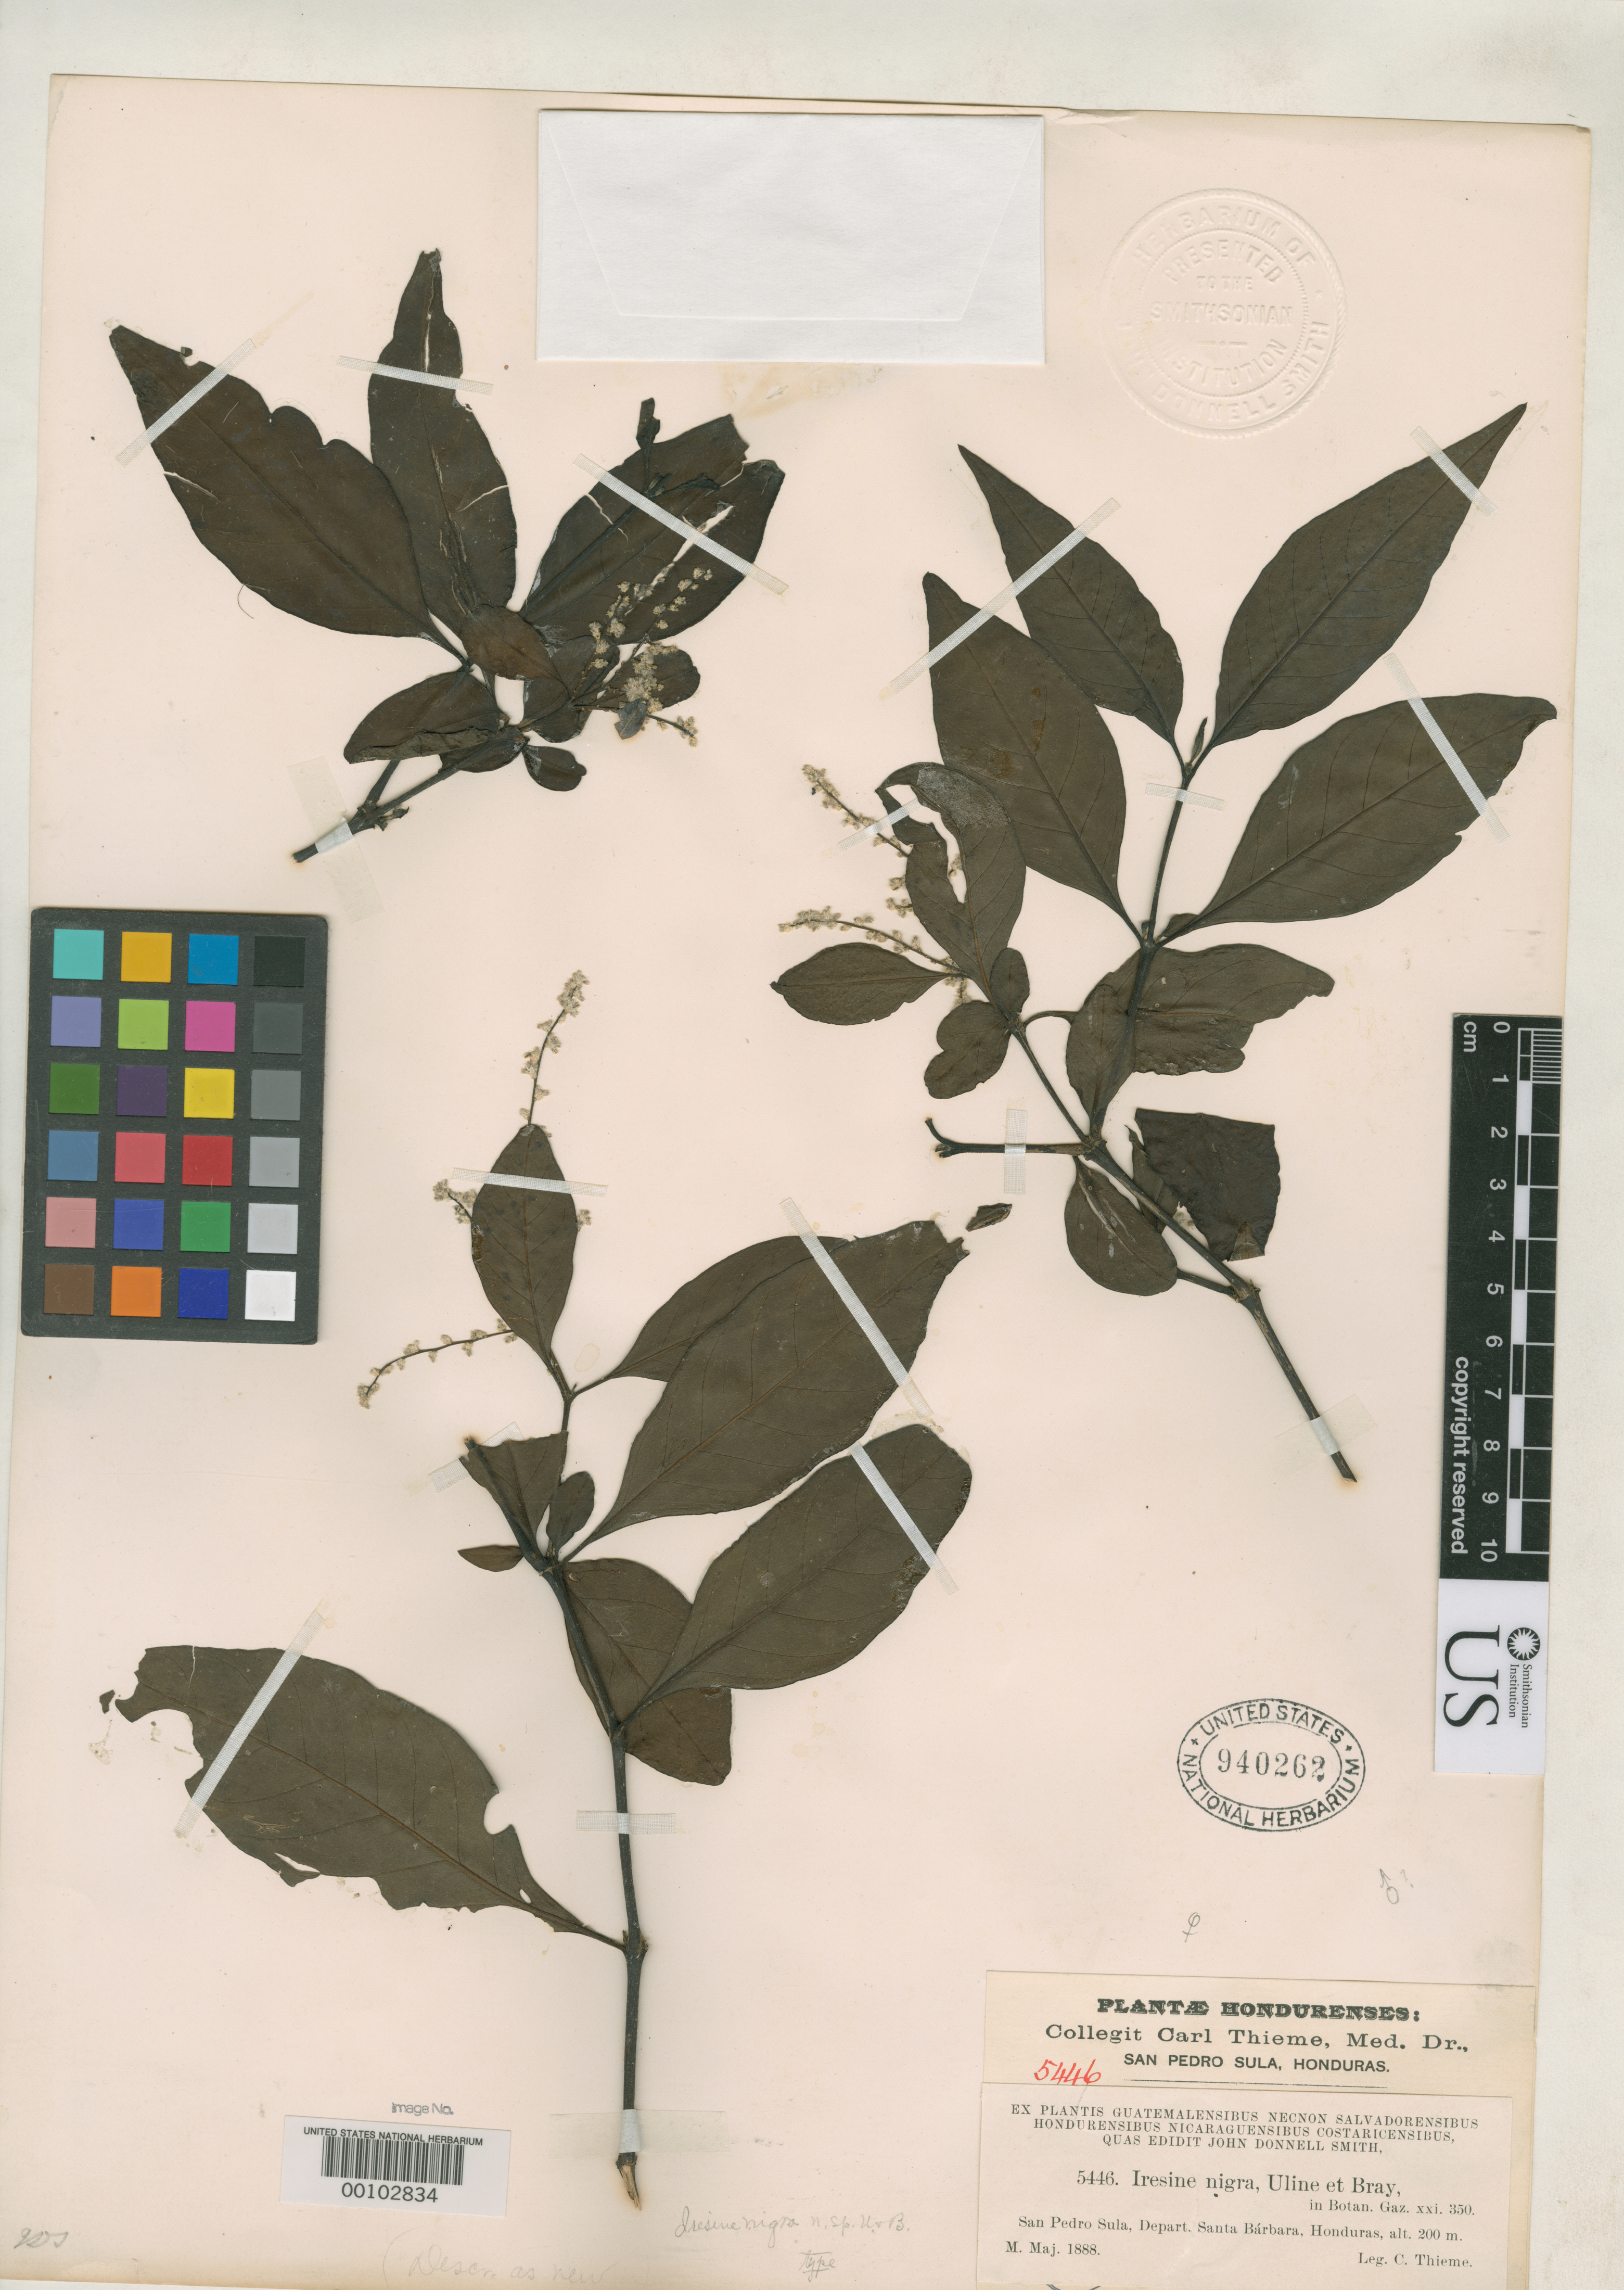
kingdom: Plantae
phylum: Tracheophyta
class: Magnoliopsida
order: Caryophyllales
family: Amaranthaceae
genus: Iresine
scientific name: Iresine nigra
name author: Uline & W.L. Bray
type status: Syntype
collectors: C. Thieme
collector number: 312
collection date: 1888-05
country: Honduras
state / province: Cortés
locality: San Pedro Sula.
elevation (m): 200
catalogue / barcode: US 940262